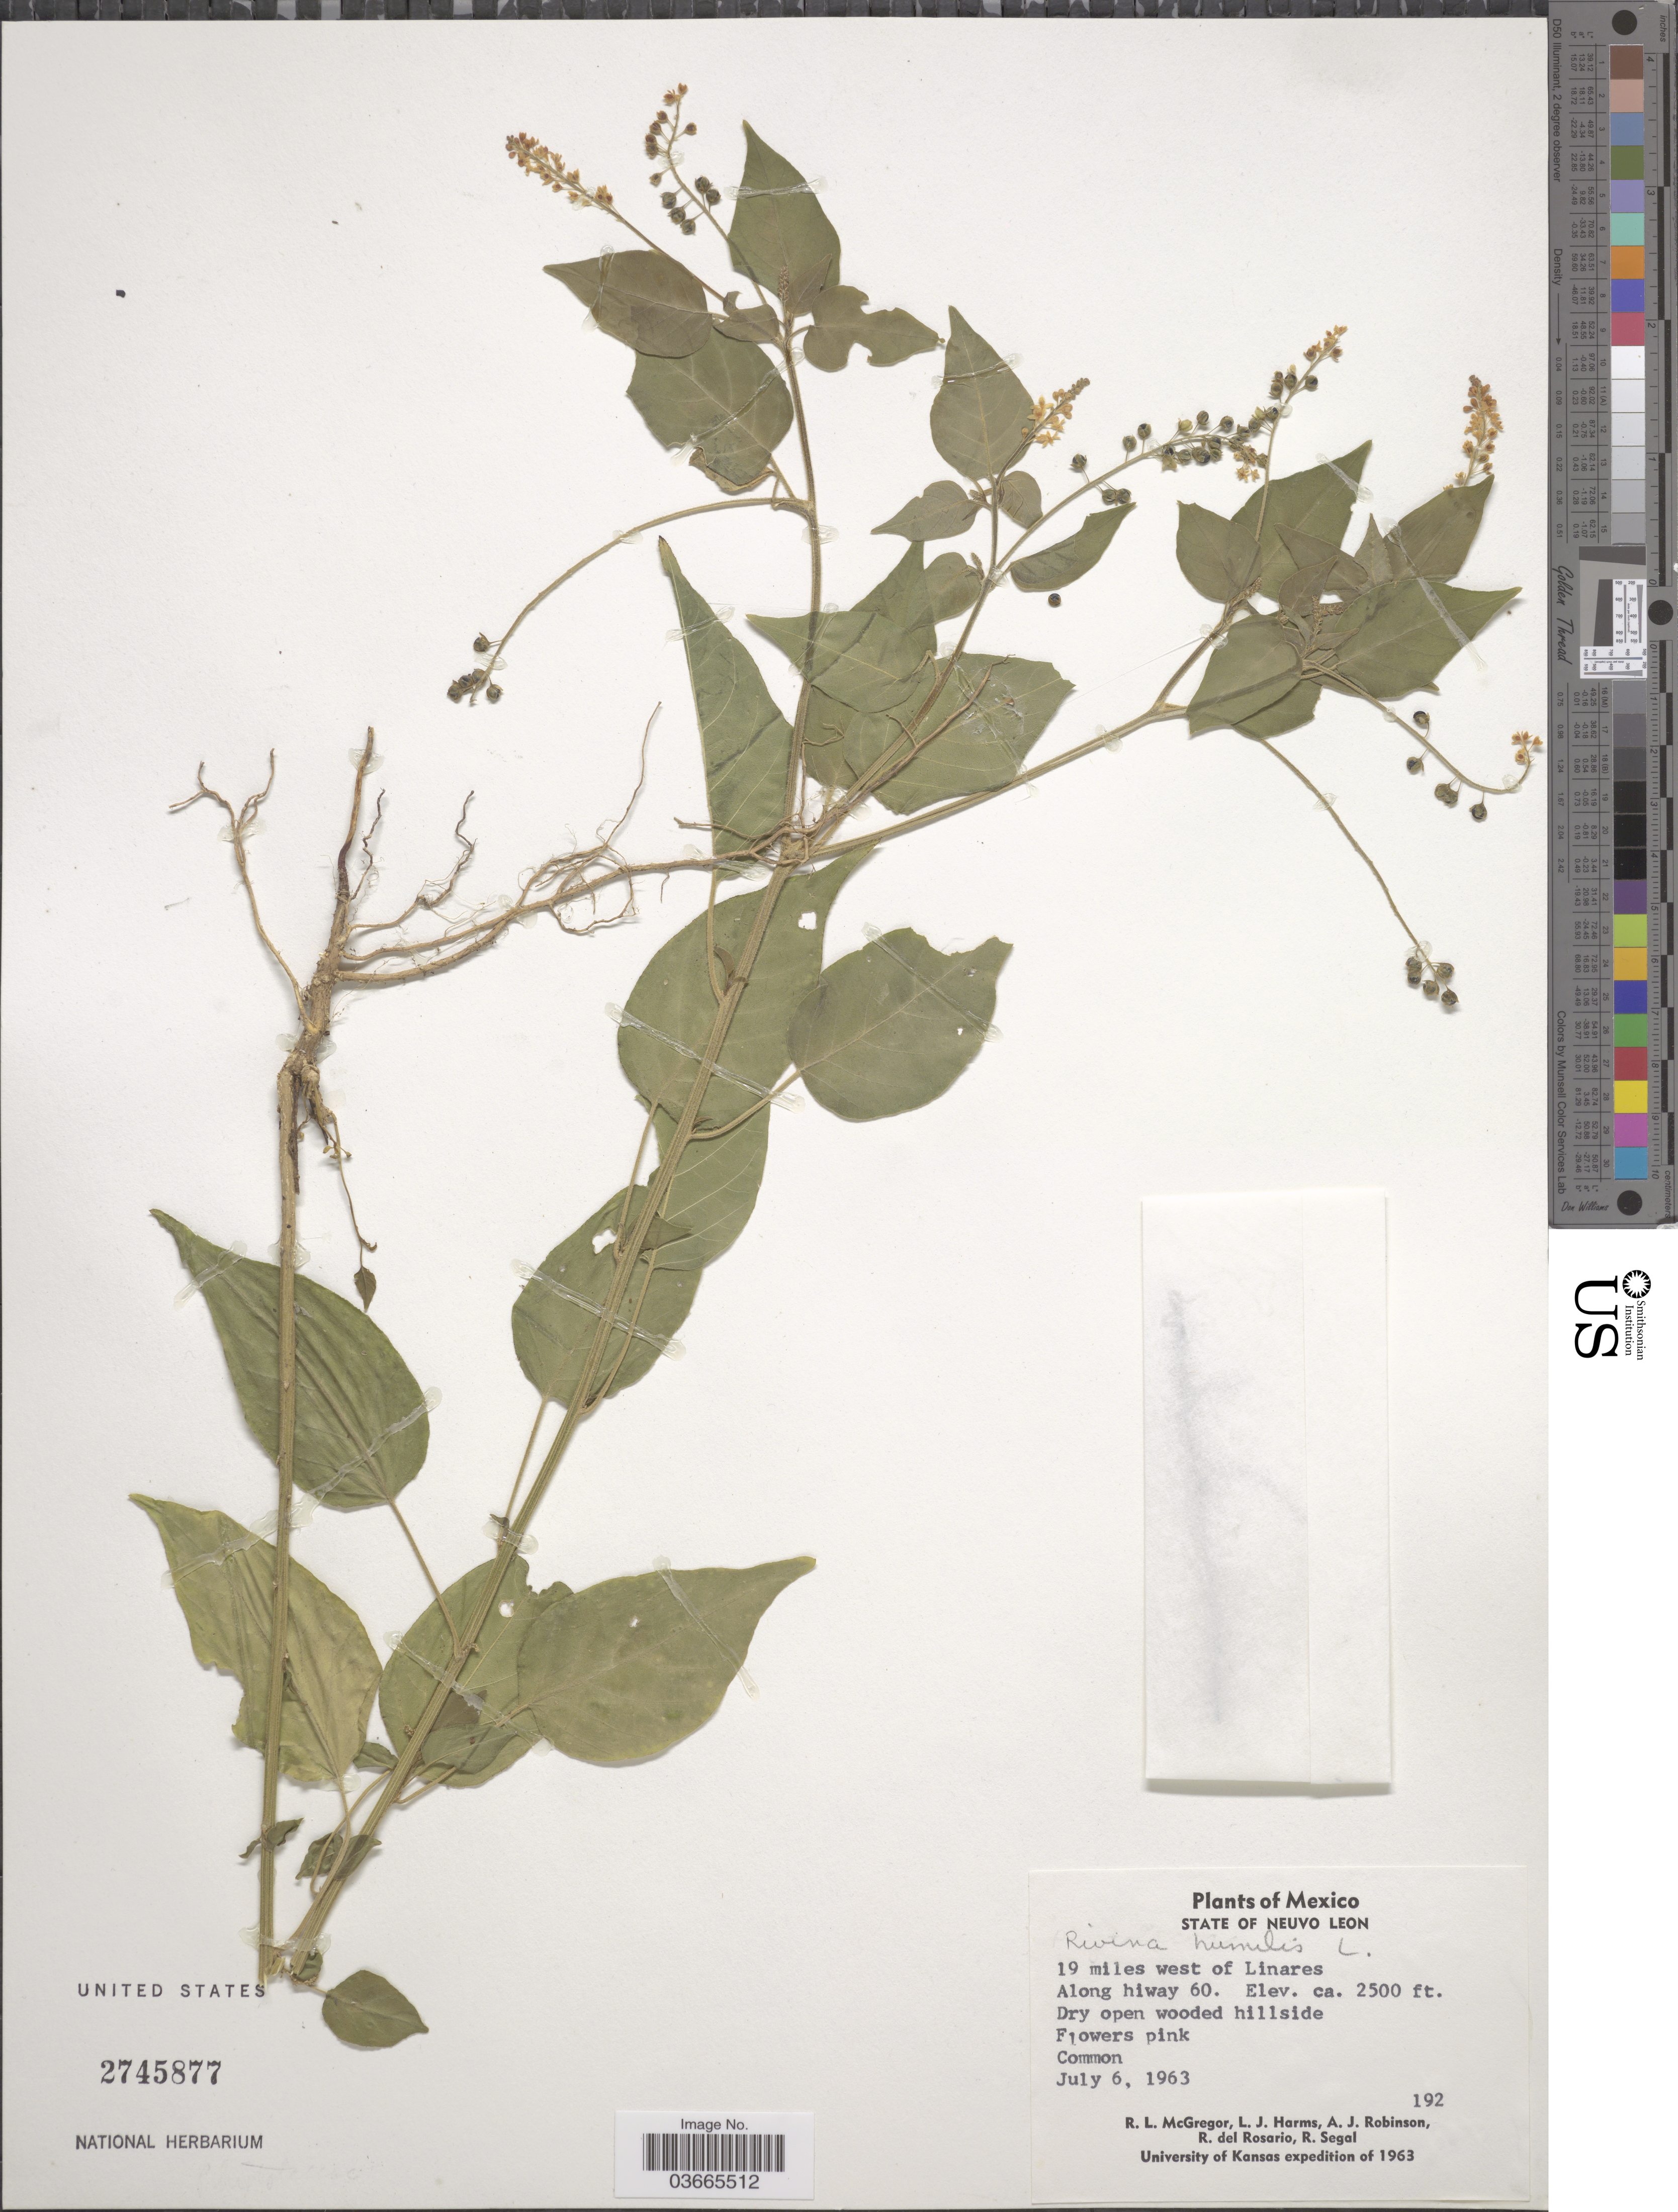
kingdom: Plantae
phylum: Tracheophyta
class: Magnoliopsida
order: Caryophyllales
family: Phytolaccaceae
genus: Rivina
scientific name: Rivina humilis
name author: L.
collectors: R. McGregor, L. Harms, A. J. Robinson, R. del Rosario & R. Segal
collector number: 192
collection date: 1963-07-06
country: Mexico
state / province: Nuevo León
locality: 19 miles west of Linares. Along hiway 60.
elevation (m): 762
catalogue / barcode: US 2745877